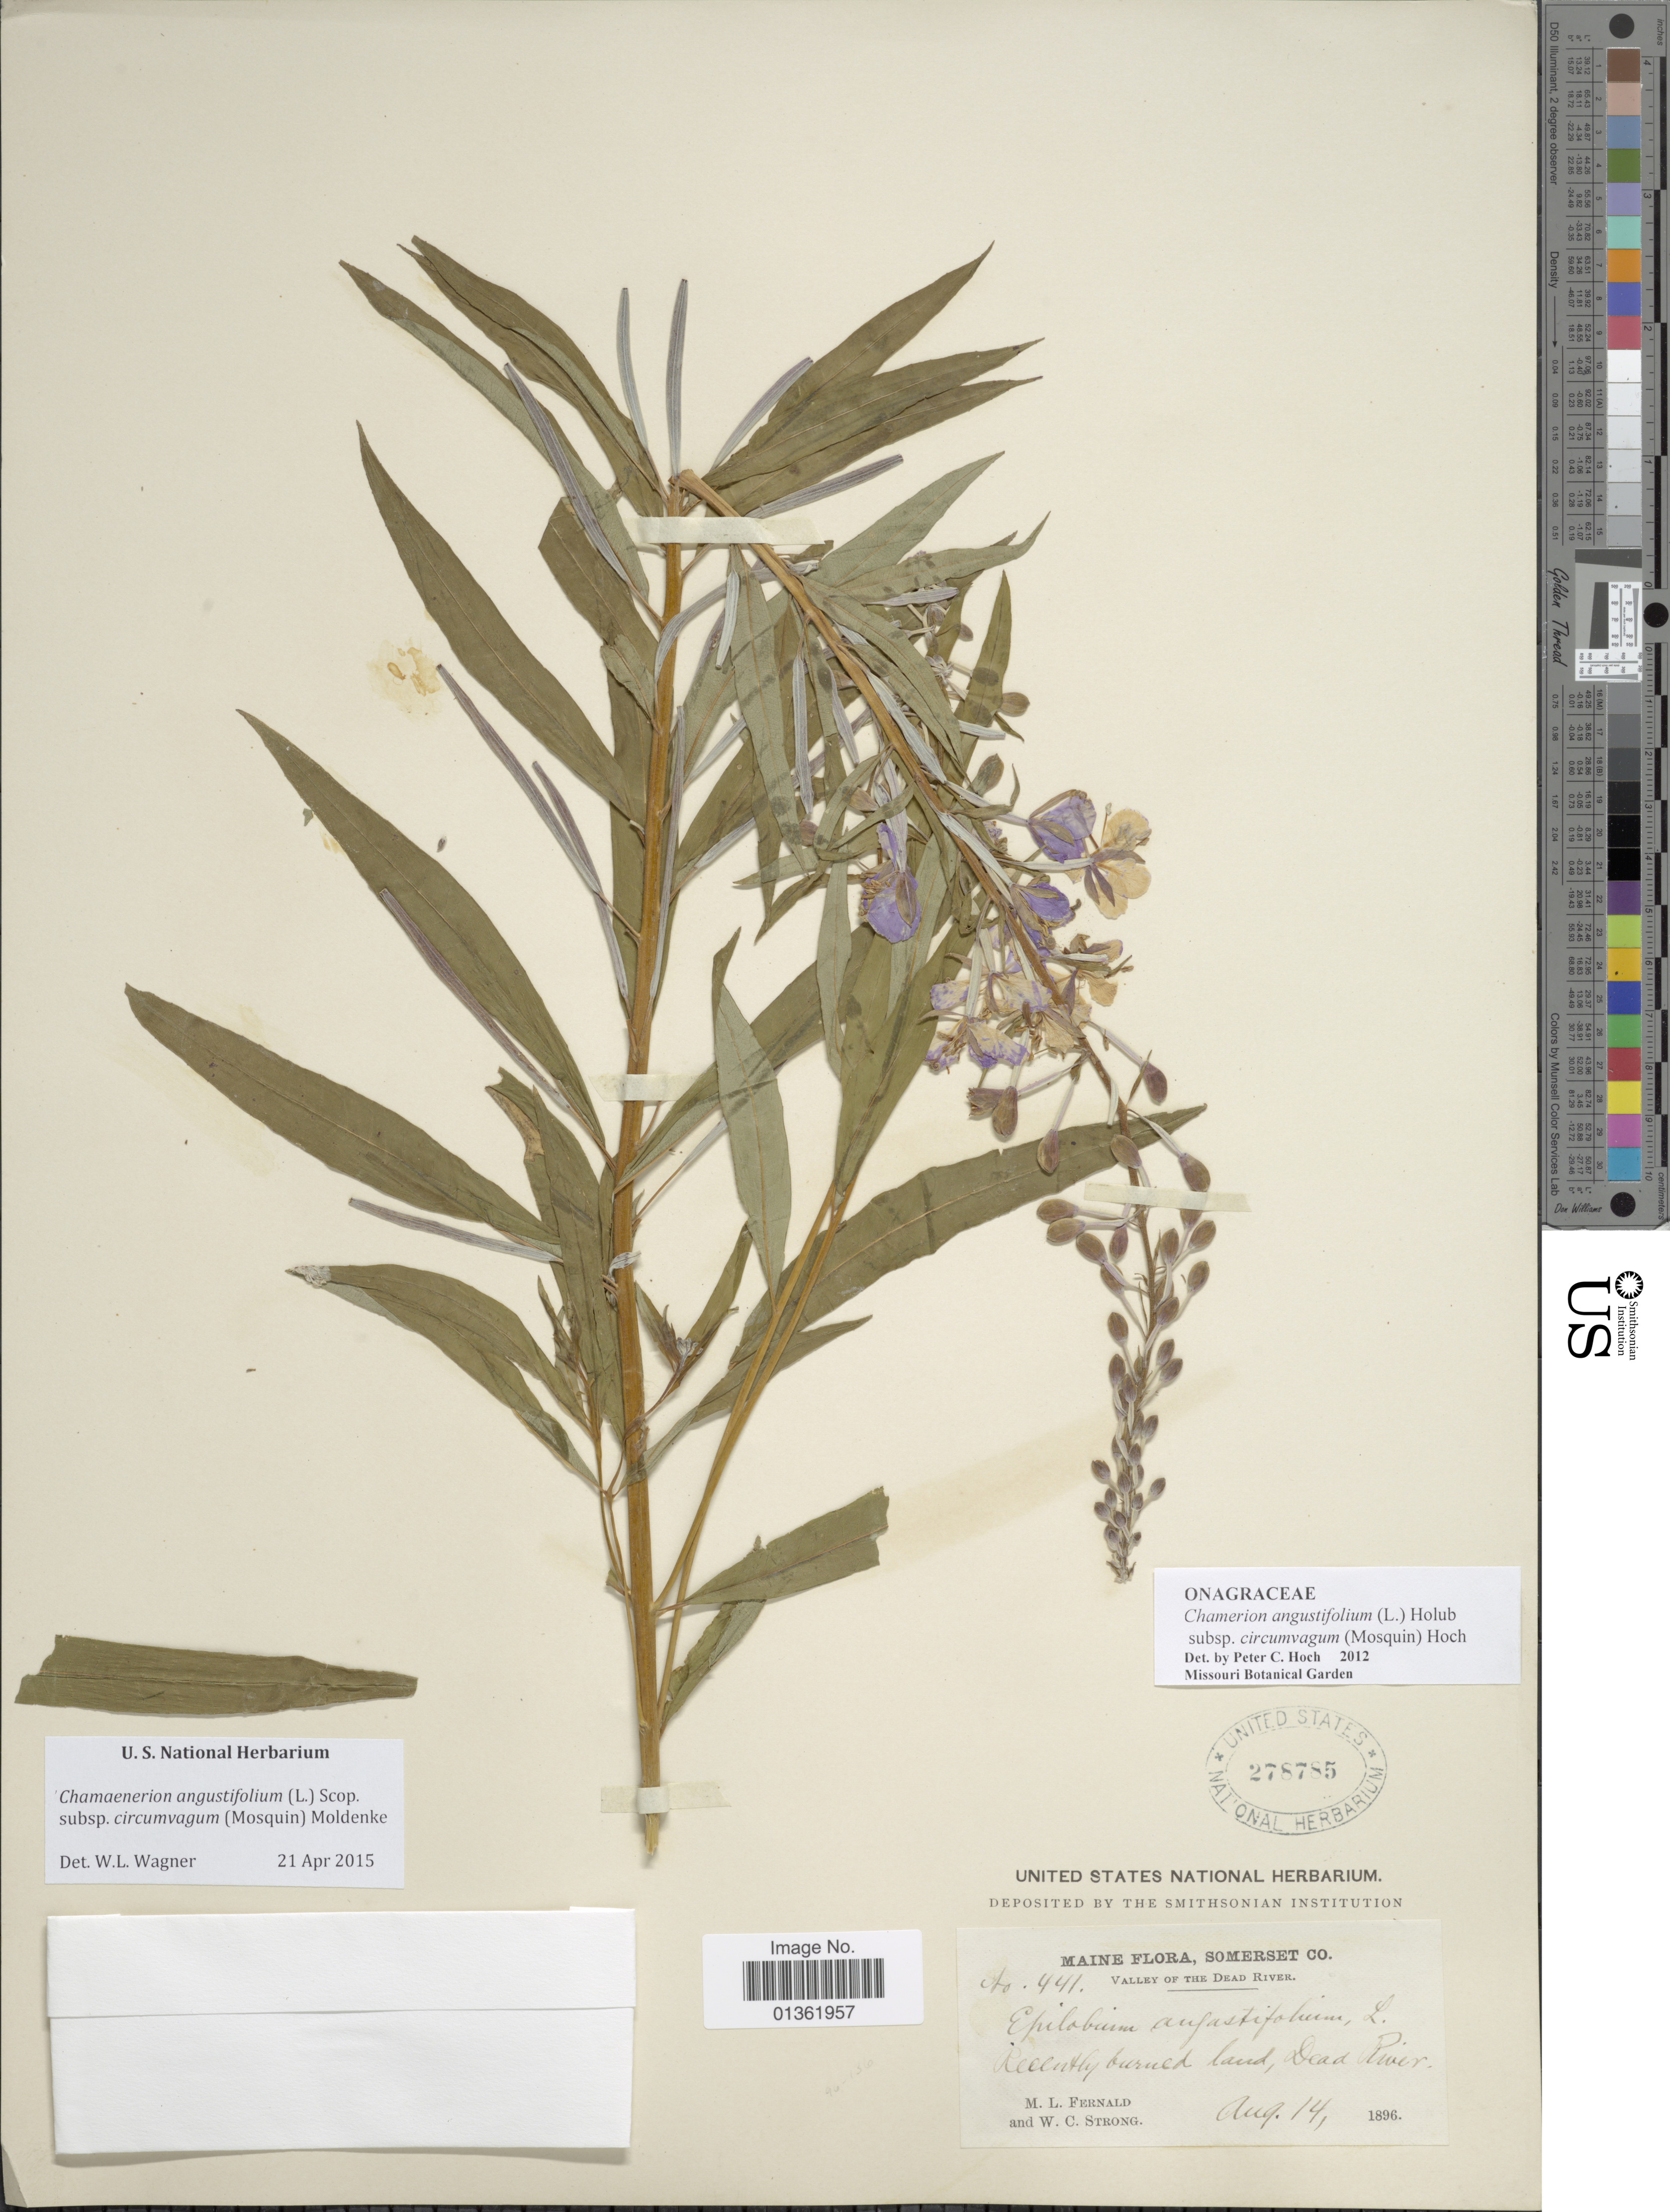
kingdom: Plantae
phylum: Tracheophyta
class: Magnoliopsida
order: Myrtales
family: Onagraceae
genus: Chamaenerion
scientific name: Chamaenerion angustifolium subsp. circumvagum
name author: (Mosquin) Moldenke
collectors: M. L. Fernald & W. C. Strong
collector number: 441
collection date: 1896-08-14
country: United States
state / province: Maine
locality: Somerset Co. Valley of the Dead River.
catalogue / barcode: US 278785